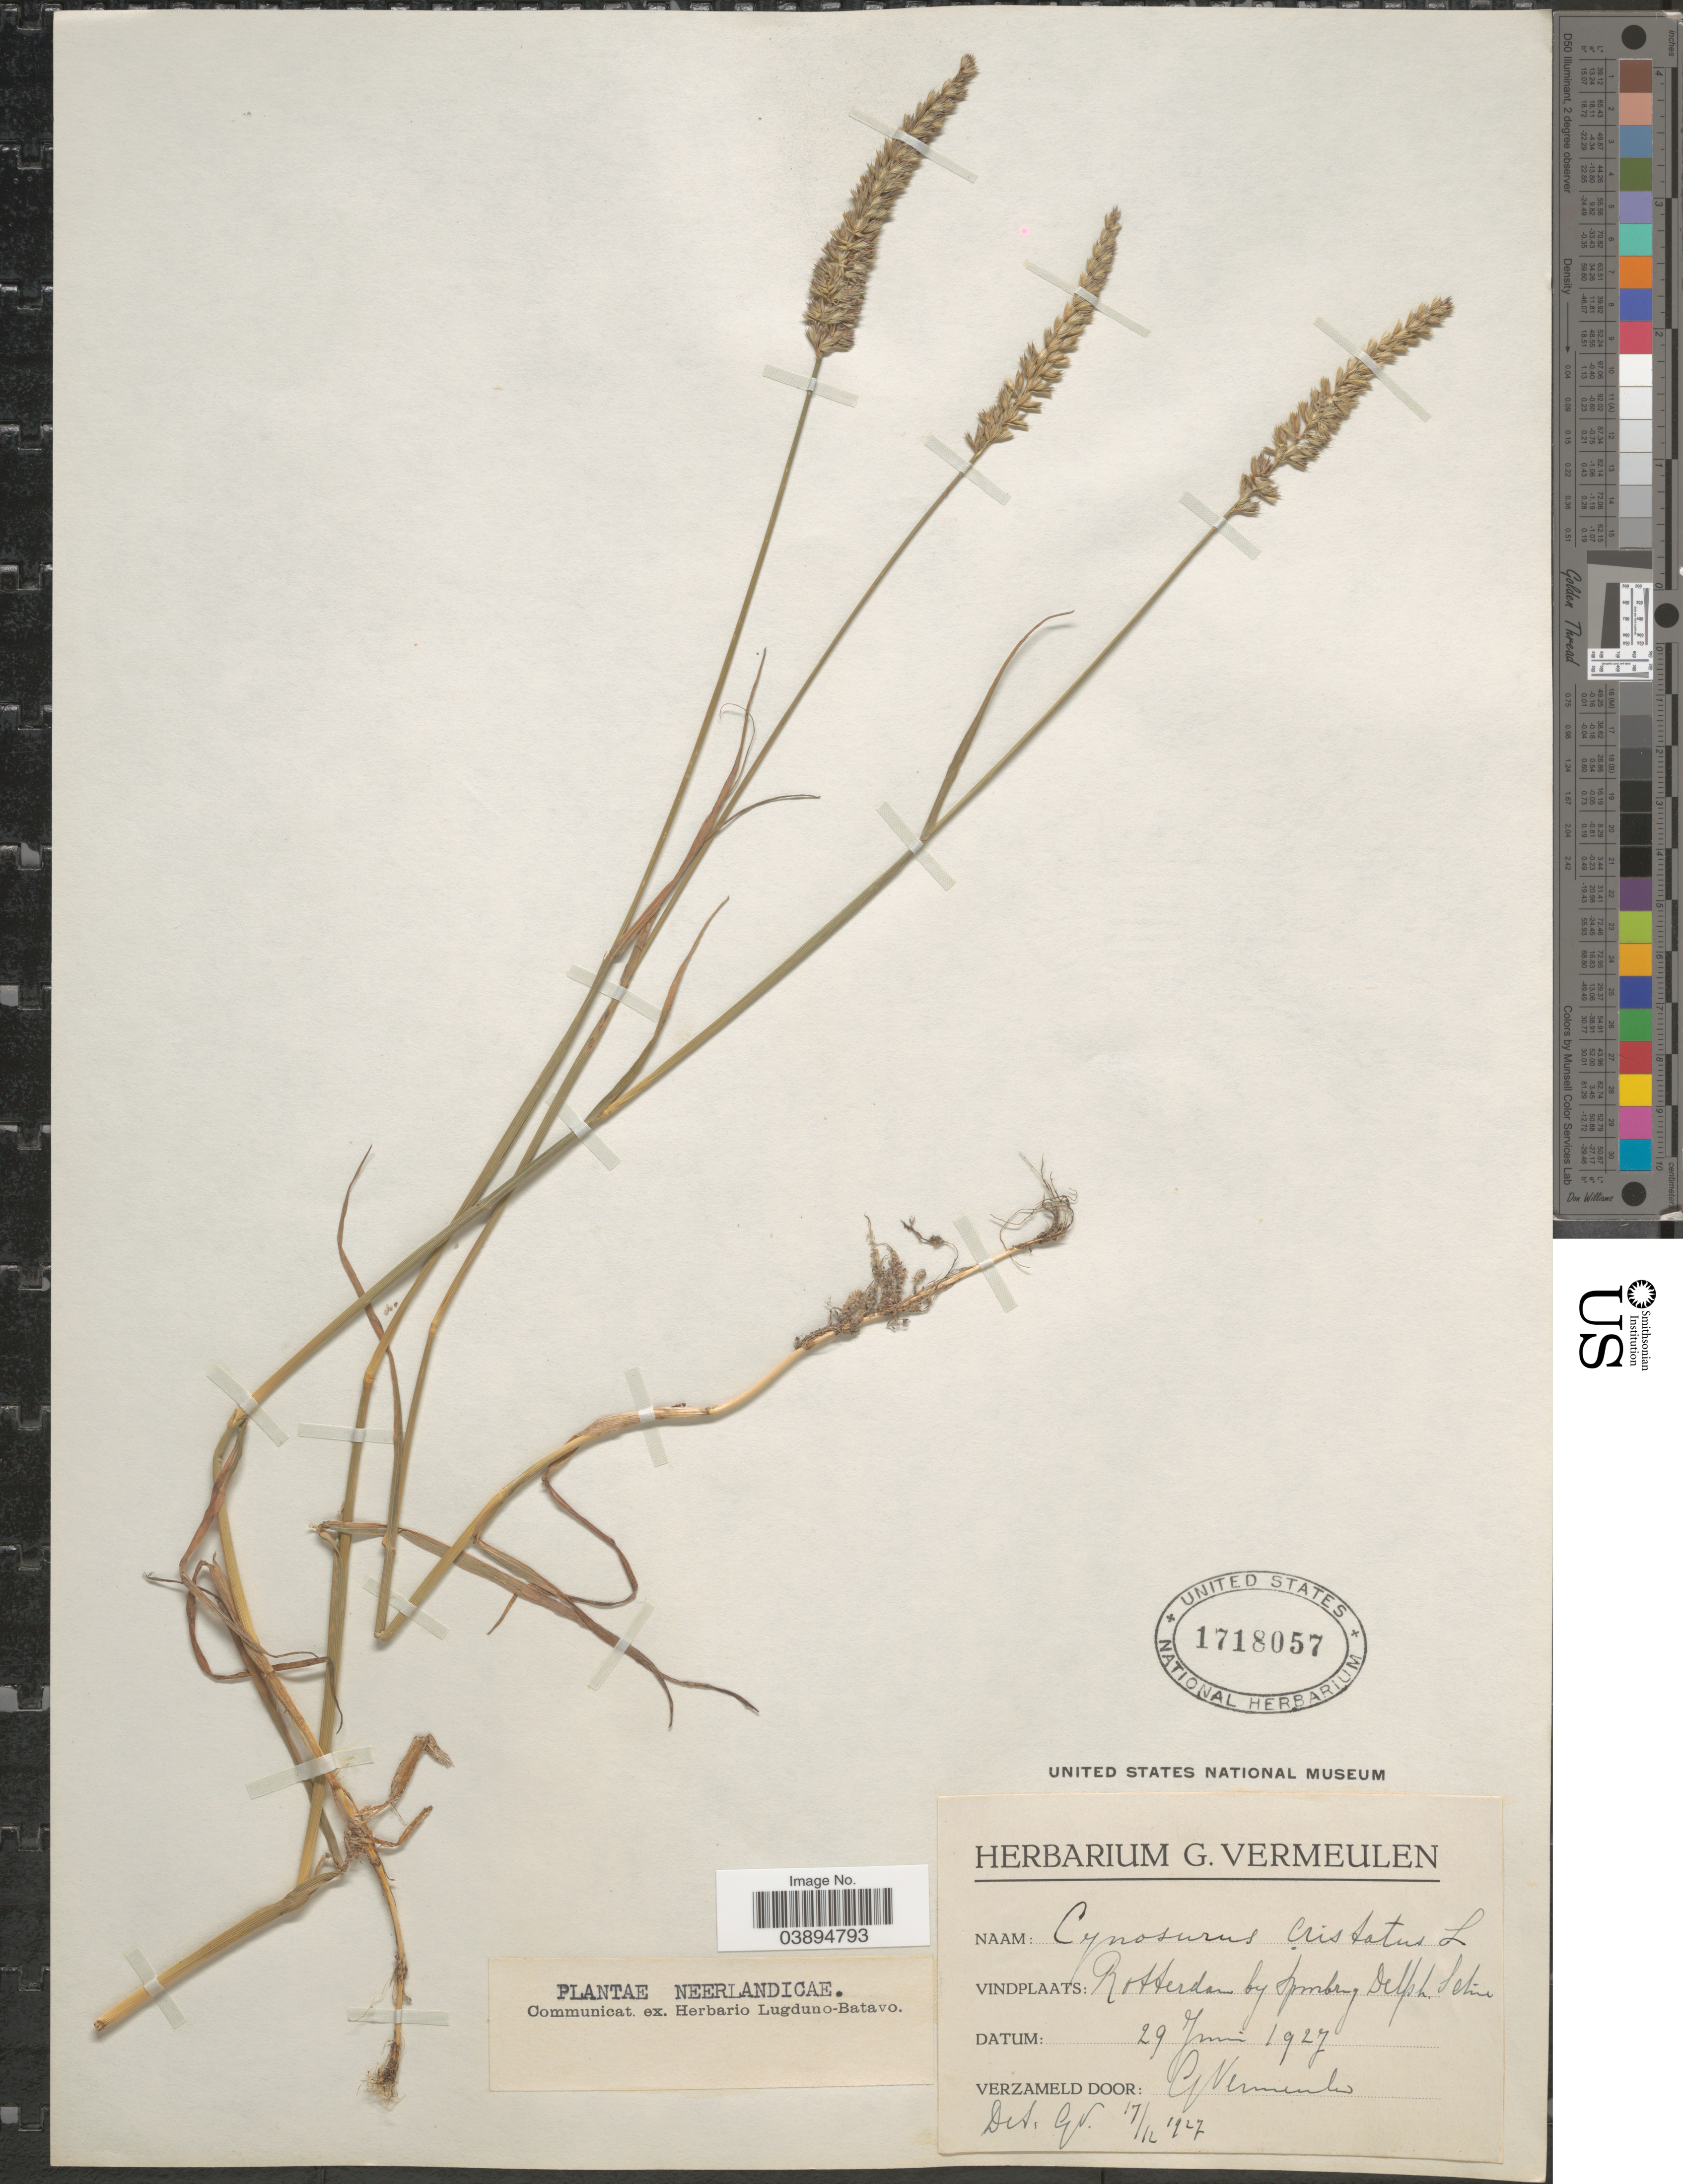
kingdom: Plantae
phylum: Tracheophyta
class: Liliopsida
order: Poales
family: Poaceae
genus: Cynosurus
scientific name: Cynosurus cristatus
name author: L.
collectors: G. Vermeulen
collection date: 1927-06-29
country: Netherlands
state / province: Zuid Holland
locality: Neerlandicae. Rotterdam by Spoorbrug Delfsh. Schie.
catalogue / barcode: US 1718057